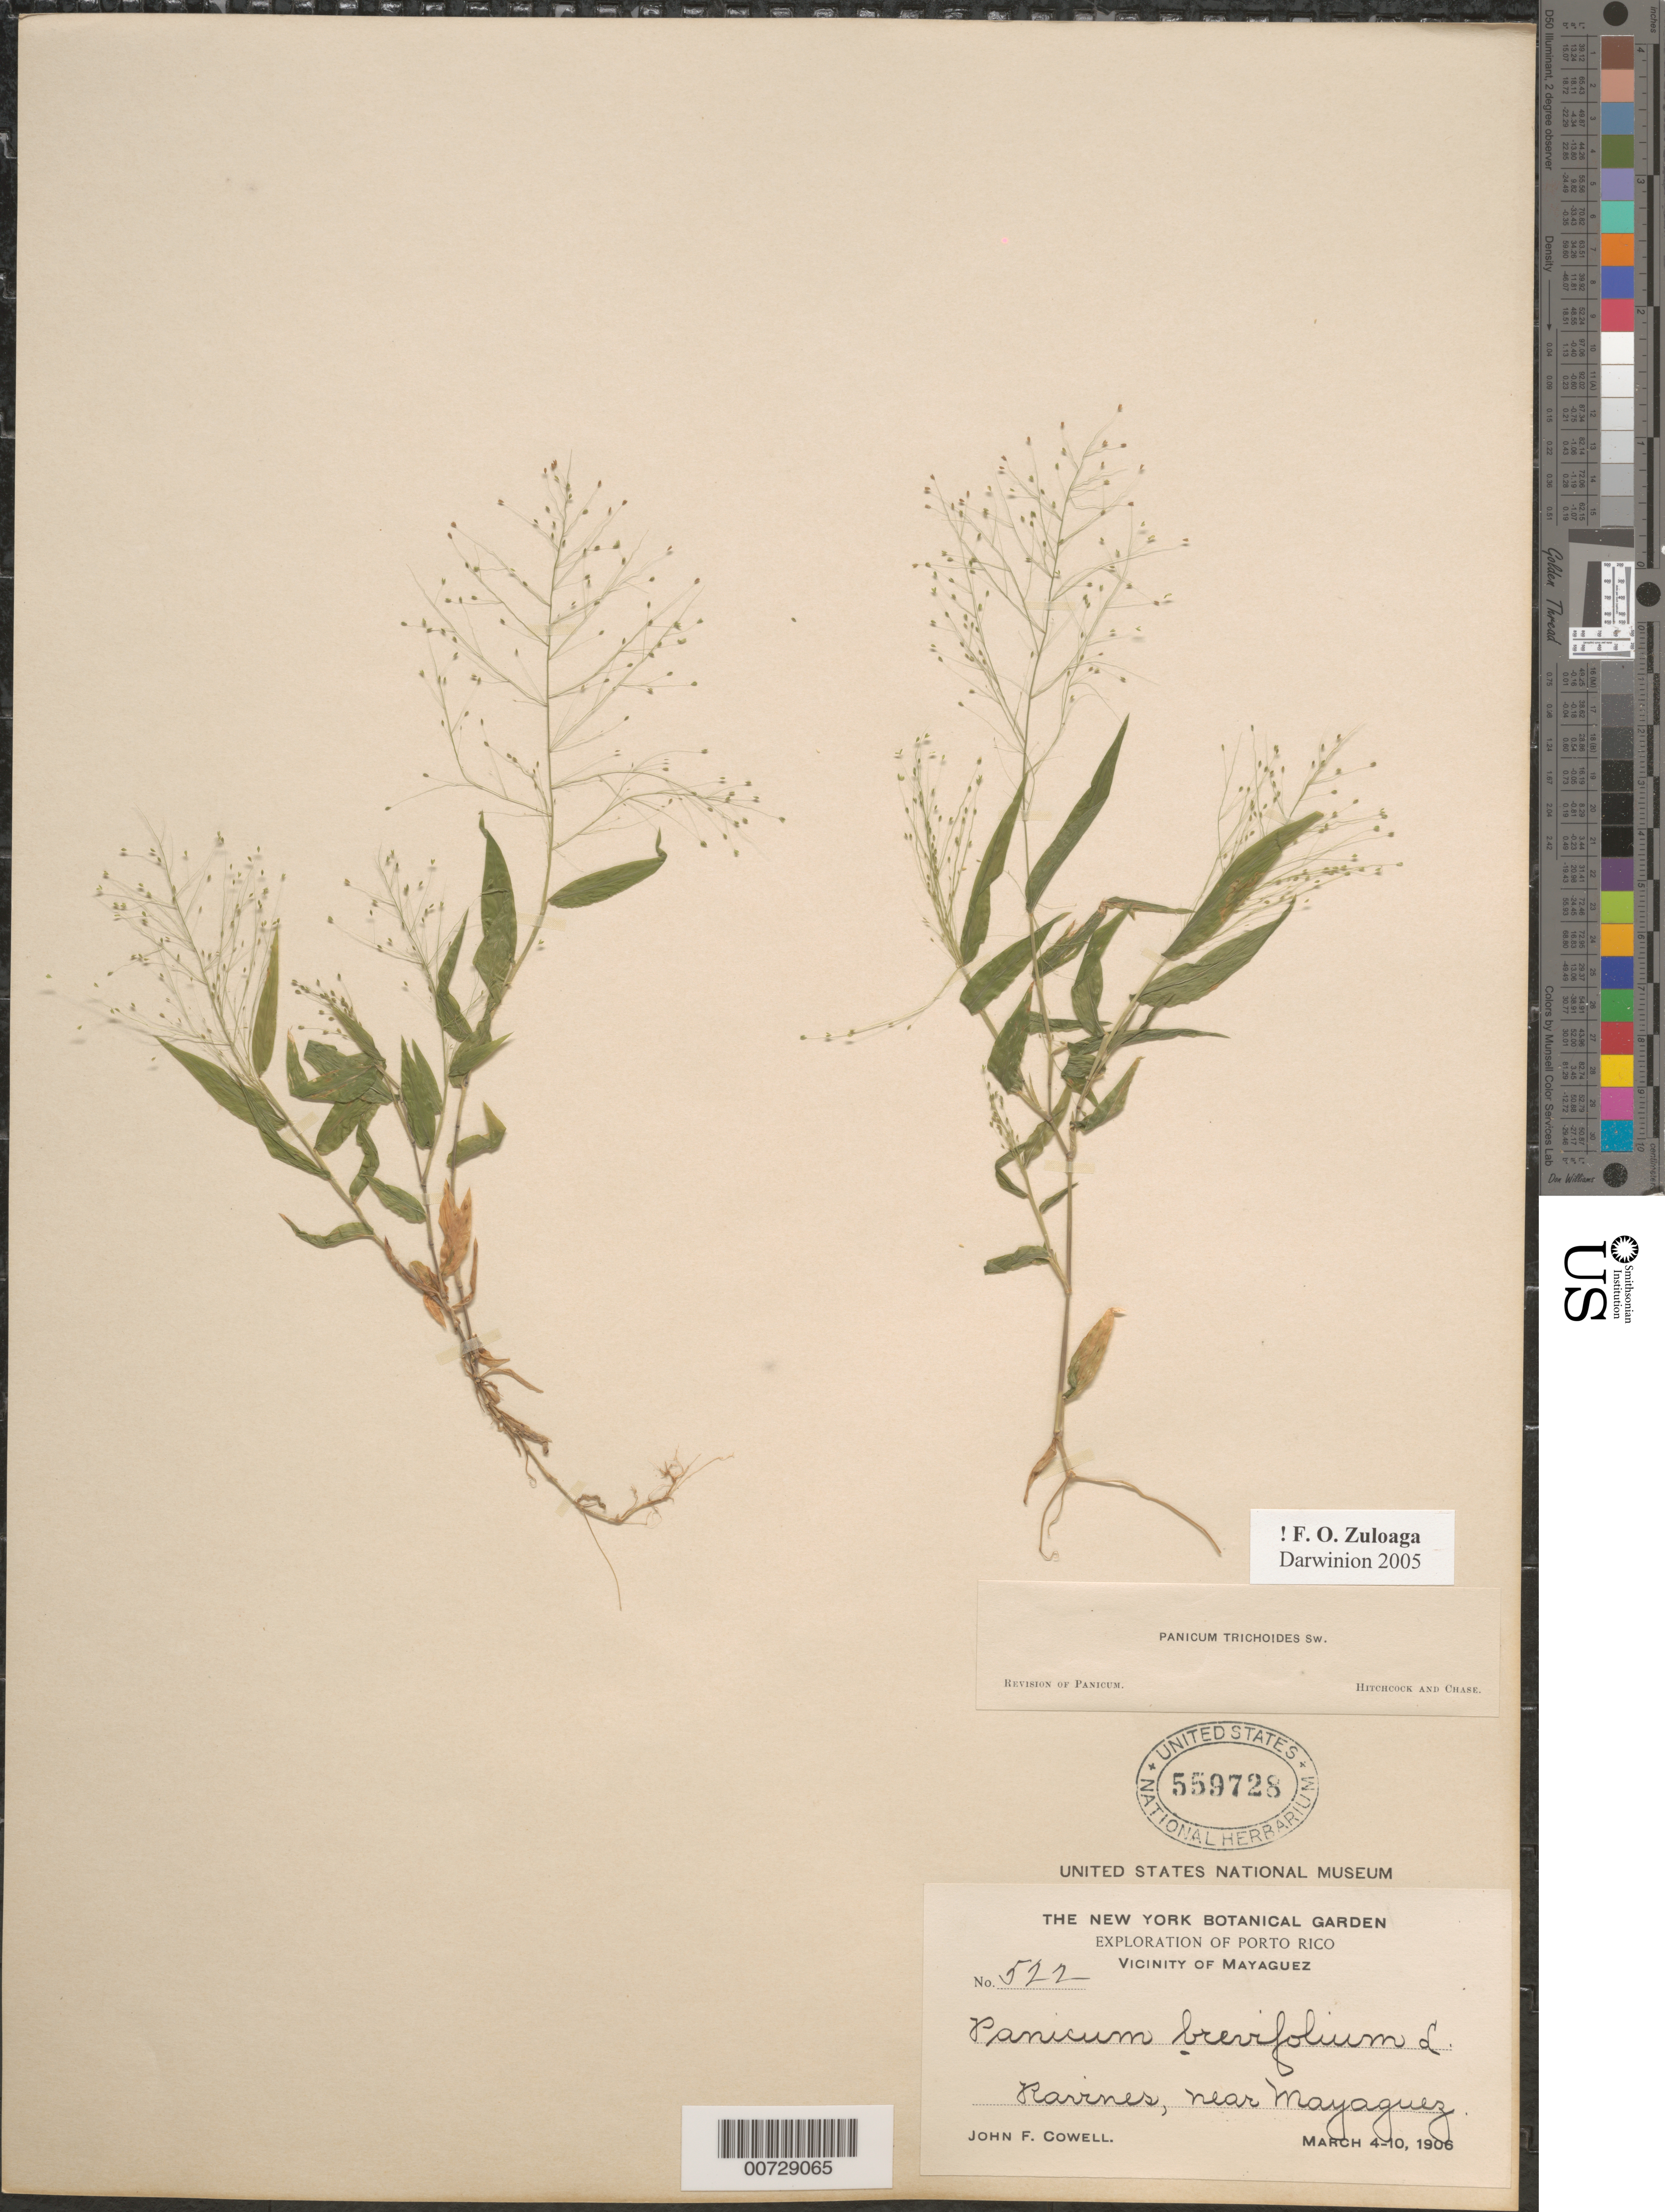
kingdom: Plantae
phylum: Tracheophyta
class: Liliopsida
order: Poales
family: Poaceae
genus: Panicum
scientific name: Panicum trichoides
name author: Sw.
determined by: Hitchcock, Albert S.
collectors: J. F. Cowell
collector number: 522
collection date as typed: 04 Mar 1906 to 10 Mar 1906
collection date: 1906-03-04/1906-03-10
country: Puerto Rico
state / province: Mayagüez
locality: Mayaguez, vic of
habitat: Ravines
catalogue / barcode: US 559728